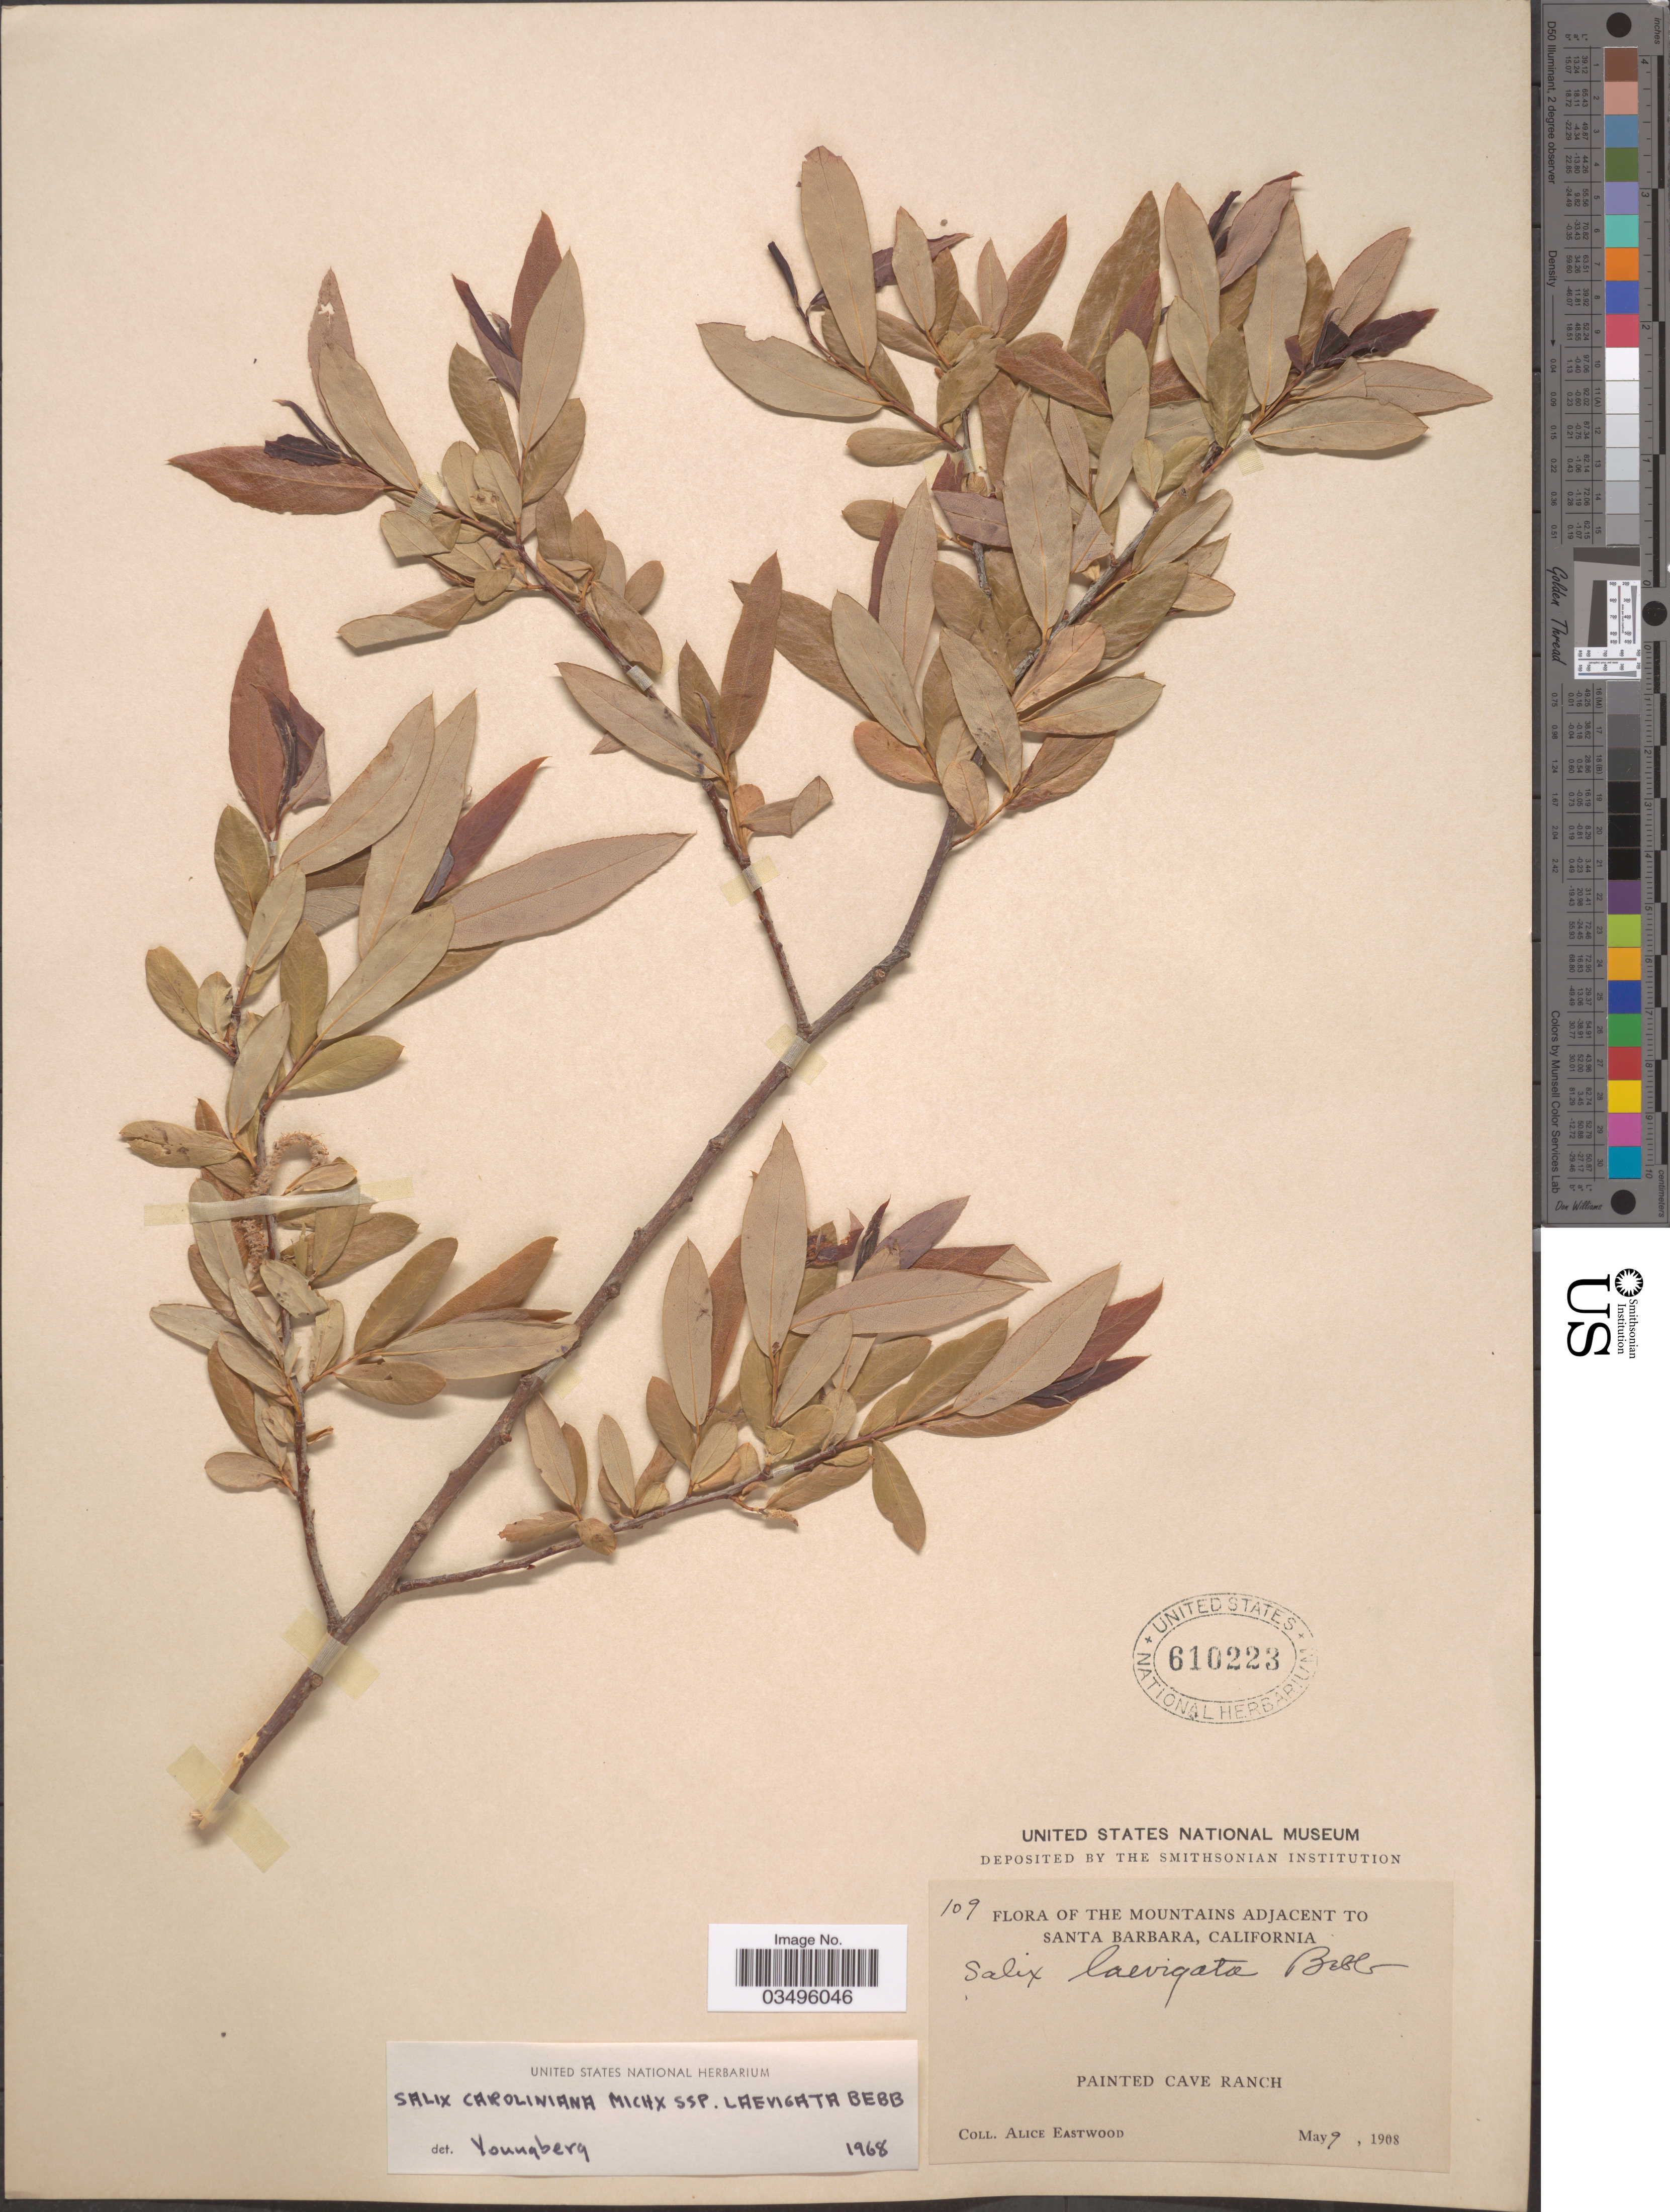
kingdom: Plantae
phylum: Tracheophyta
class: Magnoliopsida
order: Malpighiales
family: Salicaceae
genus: Salix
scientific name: Salix caroliniana subsp. laevigata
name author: Bebb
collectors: A. Eastwood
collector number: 109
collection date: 1908-05-09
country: United States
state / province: California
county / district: Santa Barbara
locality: The Mountains adjacent to Santa Barbara. Painted Cave Ranch.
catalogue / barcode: US 610223